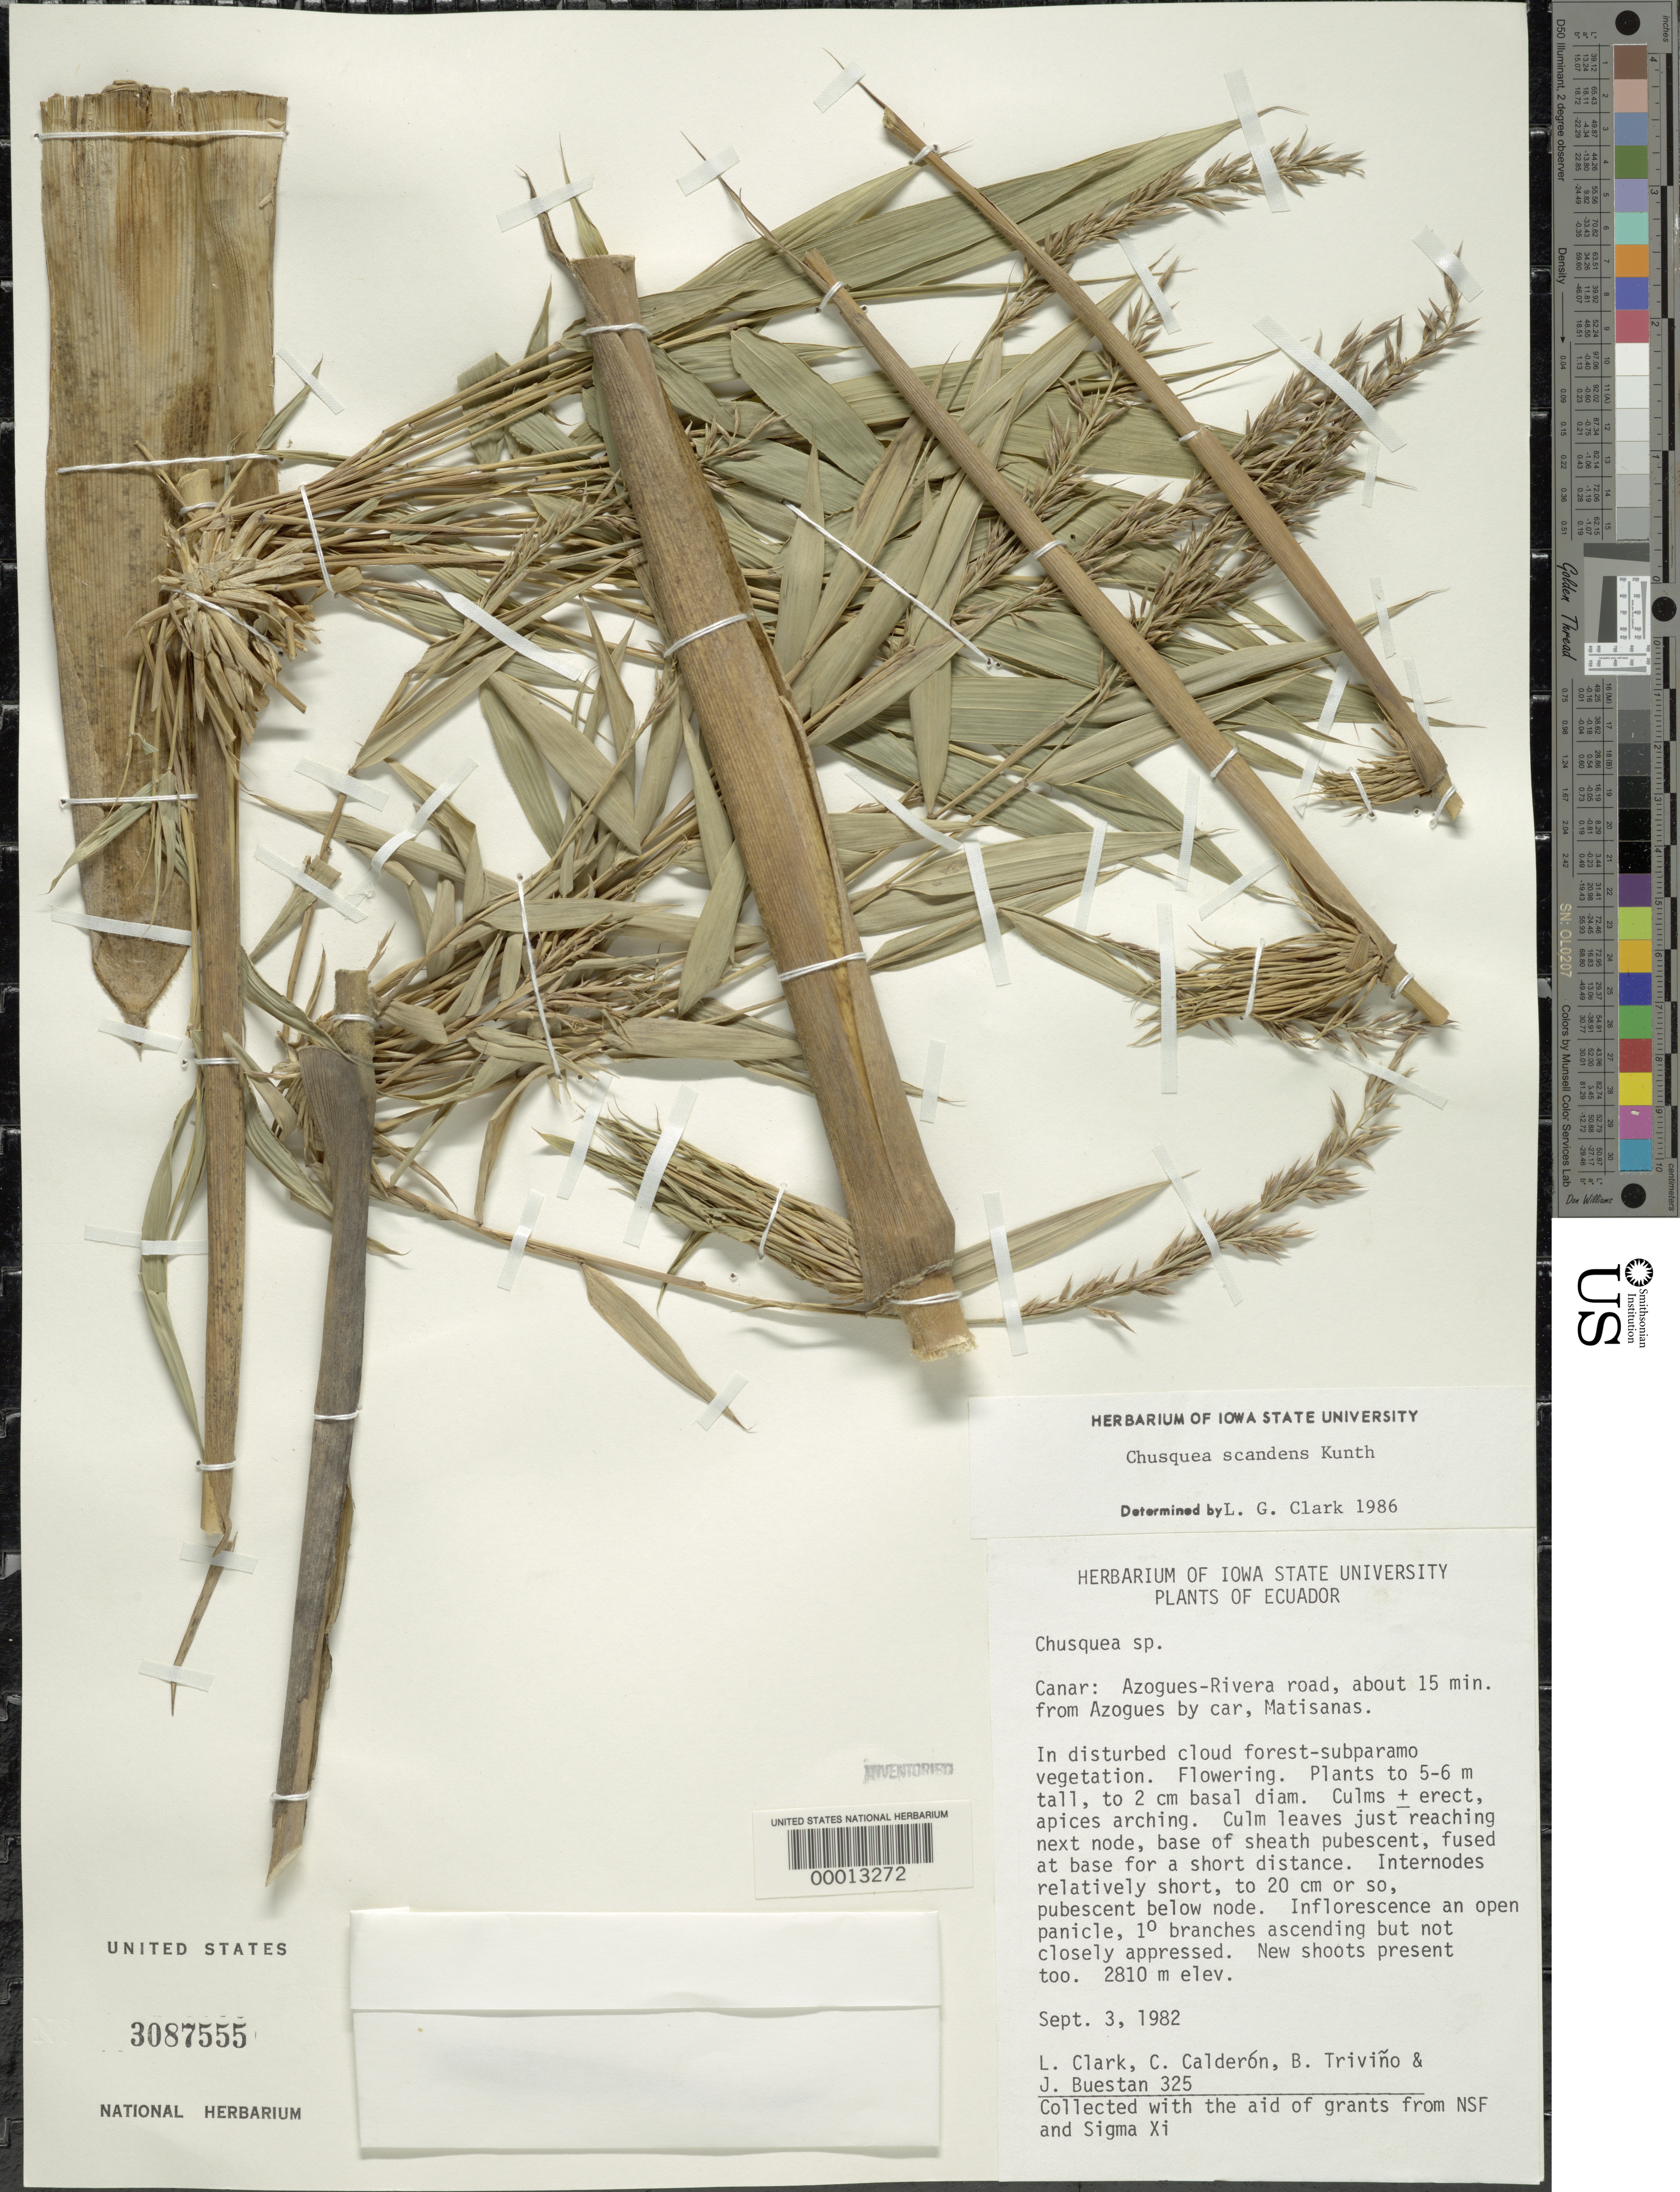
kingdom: Plantae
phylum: Tracheophyta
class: Liliopsida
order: Poales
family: Poaceae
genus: Chusquea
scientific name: Chusquea scandens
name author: Kunth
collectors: L. G. Clark, C. E. Calderón, B. Trivino & J. Buestan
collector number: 325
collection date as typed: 03 Sep 1982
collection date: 1982-09-03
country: Ecuador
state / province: Cañar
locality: Azogues-Rivera road. near Azogues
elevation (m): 2810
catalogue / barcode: US 3087555